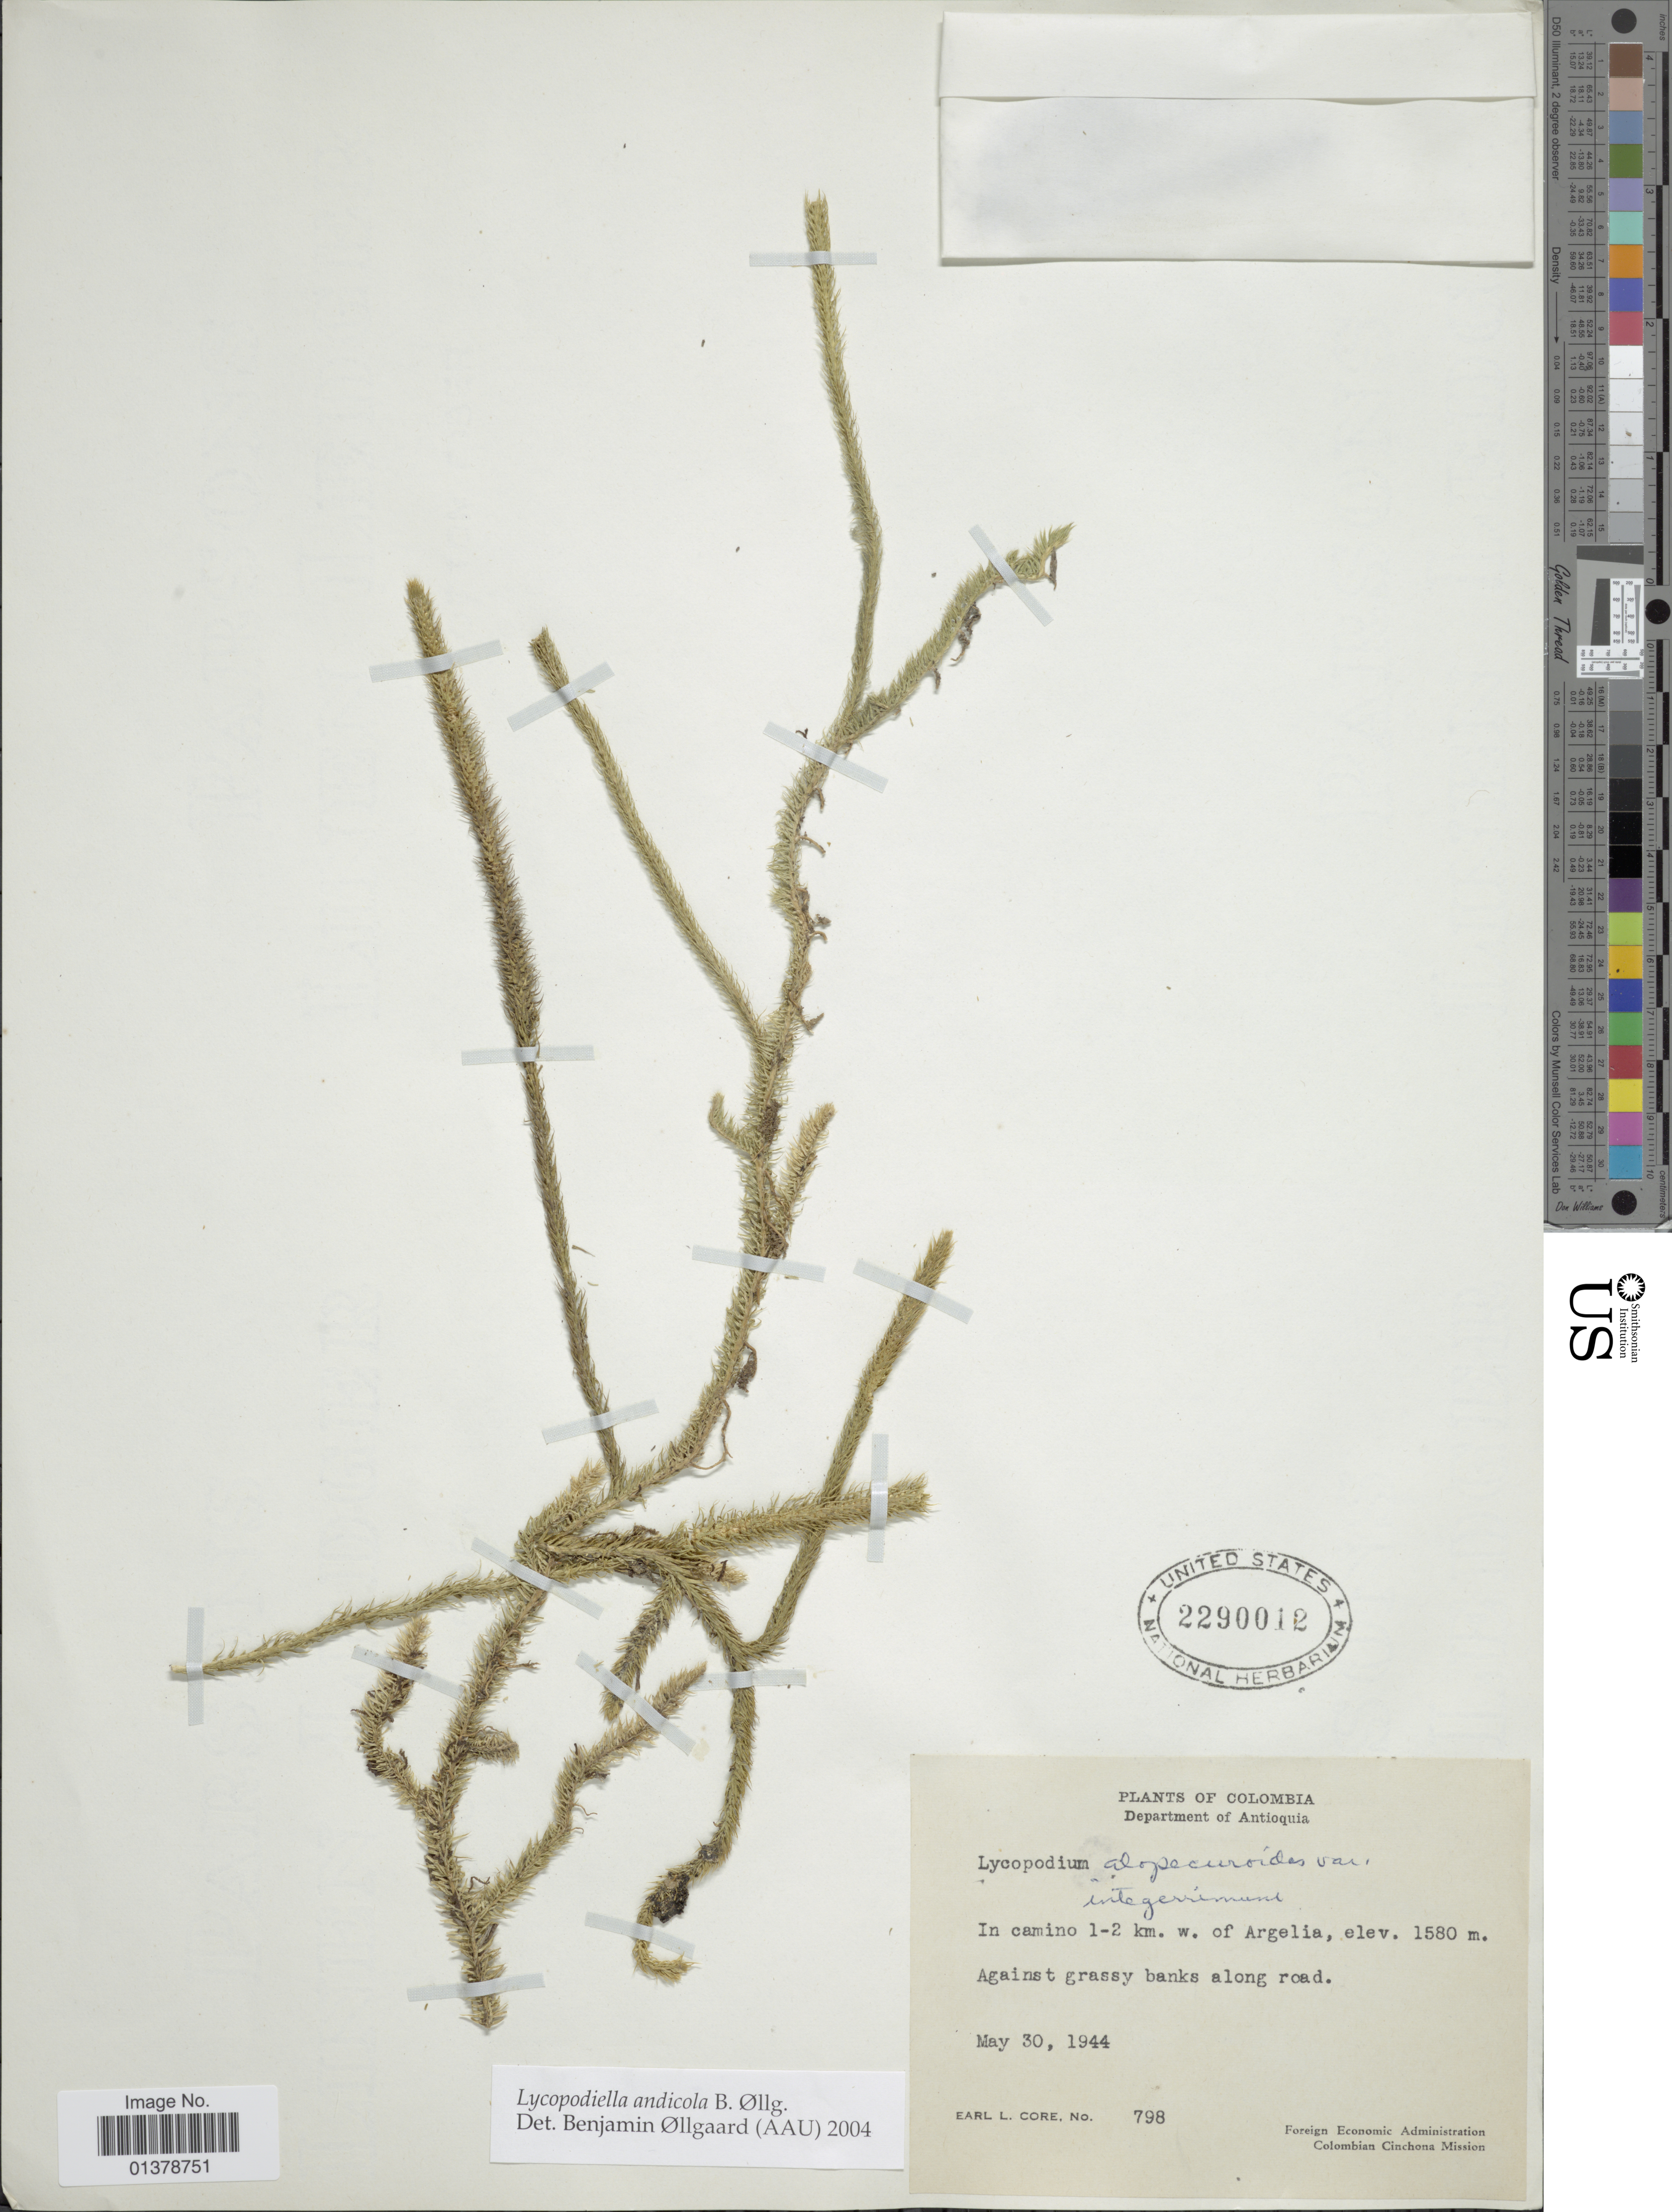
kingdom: Plantae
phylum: Tracheophyta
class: Lycopodiopsida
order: Lycopodiales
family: Lycopodiaceae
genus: Lycopodiella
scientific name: Lycopodiella andicola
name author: B. Øllg.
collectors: E. L. Core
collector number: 798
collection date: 1944-05-30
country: Colombia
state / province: Antioquia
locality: In camino 1-2km W of Argelia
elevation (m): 1580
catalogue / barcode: US 2290012